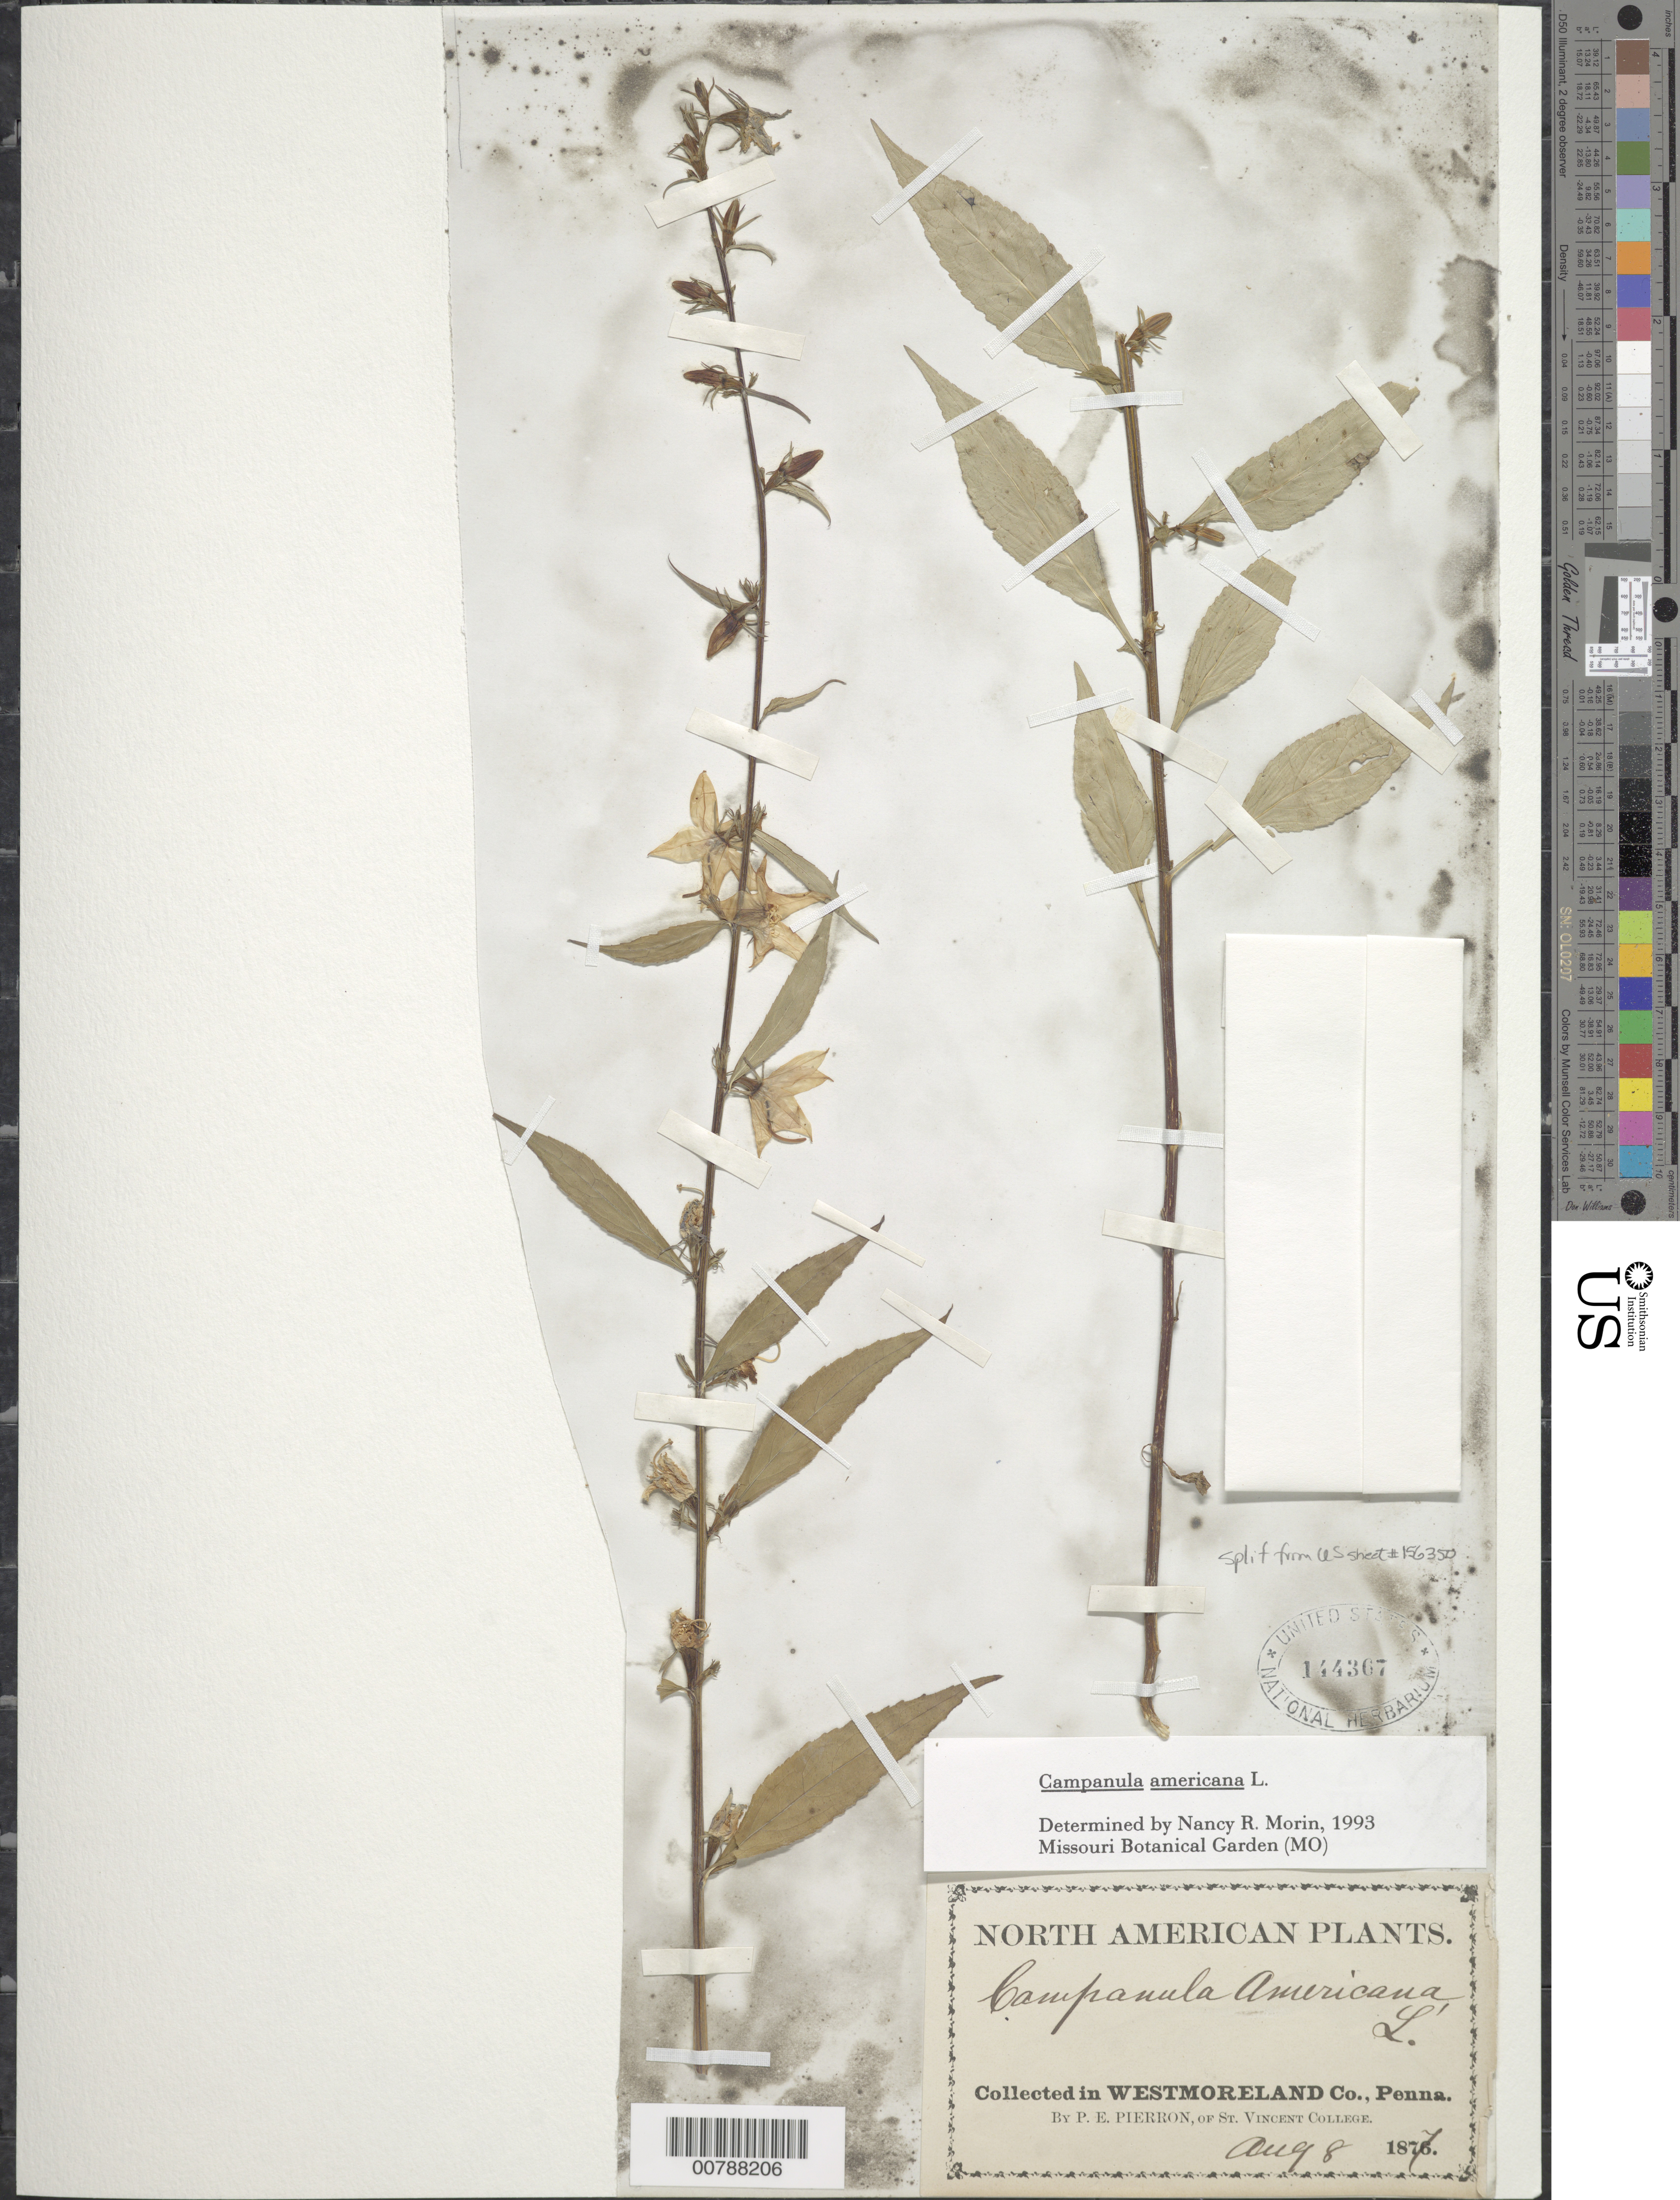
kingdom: Plantae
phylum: Tracheophyta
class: Magnoliopsida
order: Asterales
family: Campanulaceae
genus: Campanula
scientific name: Campanula americana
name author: L.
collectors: P. Pierron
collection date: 1877-08-08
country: United States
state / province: Pennsylvania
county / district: Westmoreland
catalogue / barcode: US 144367